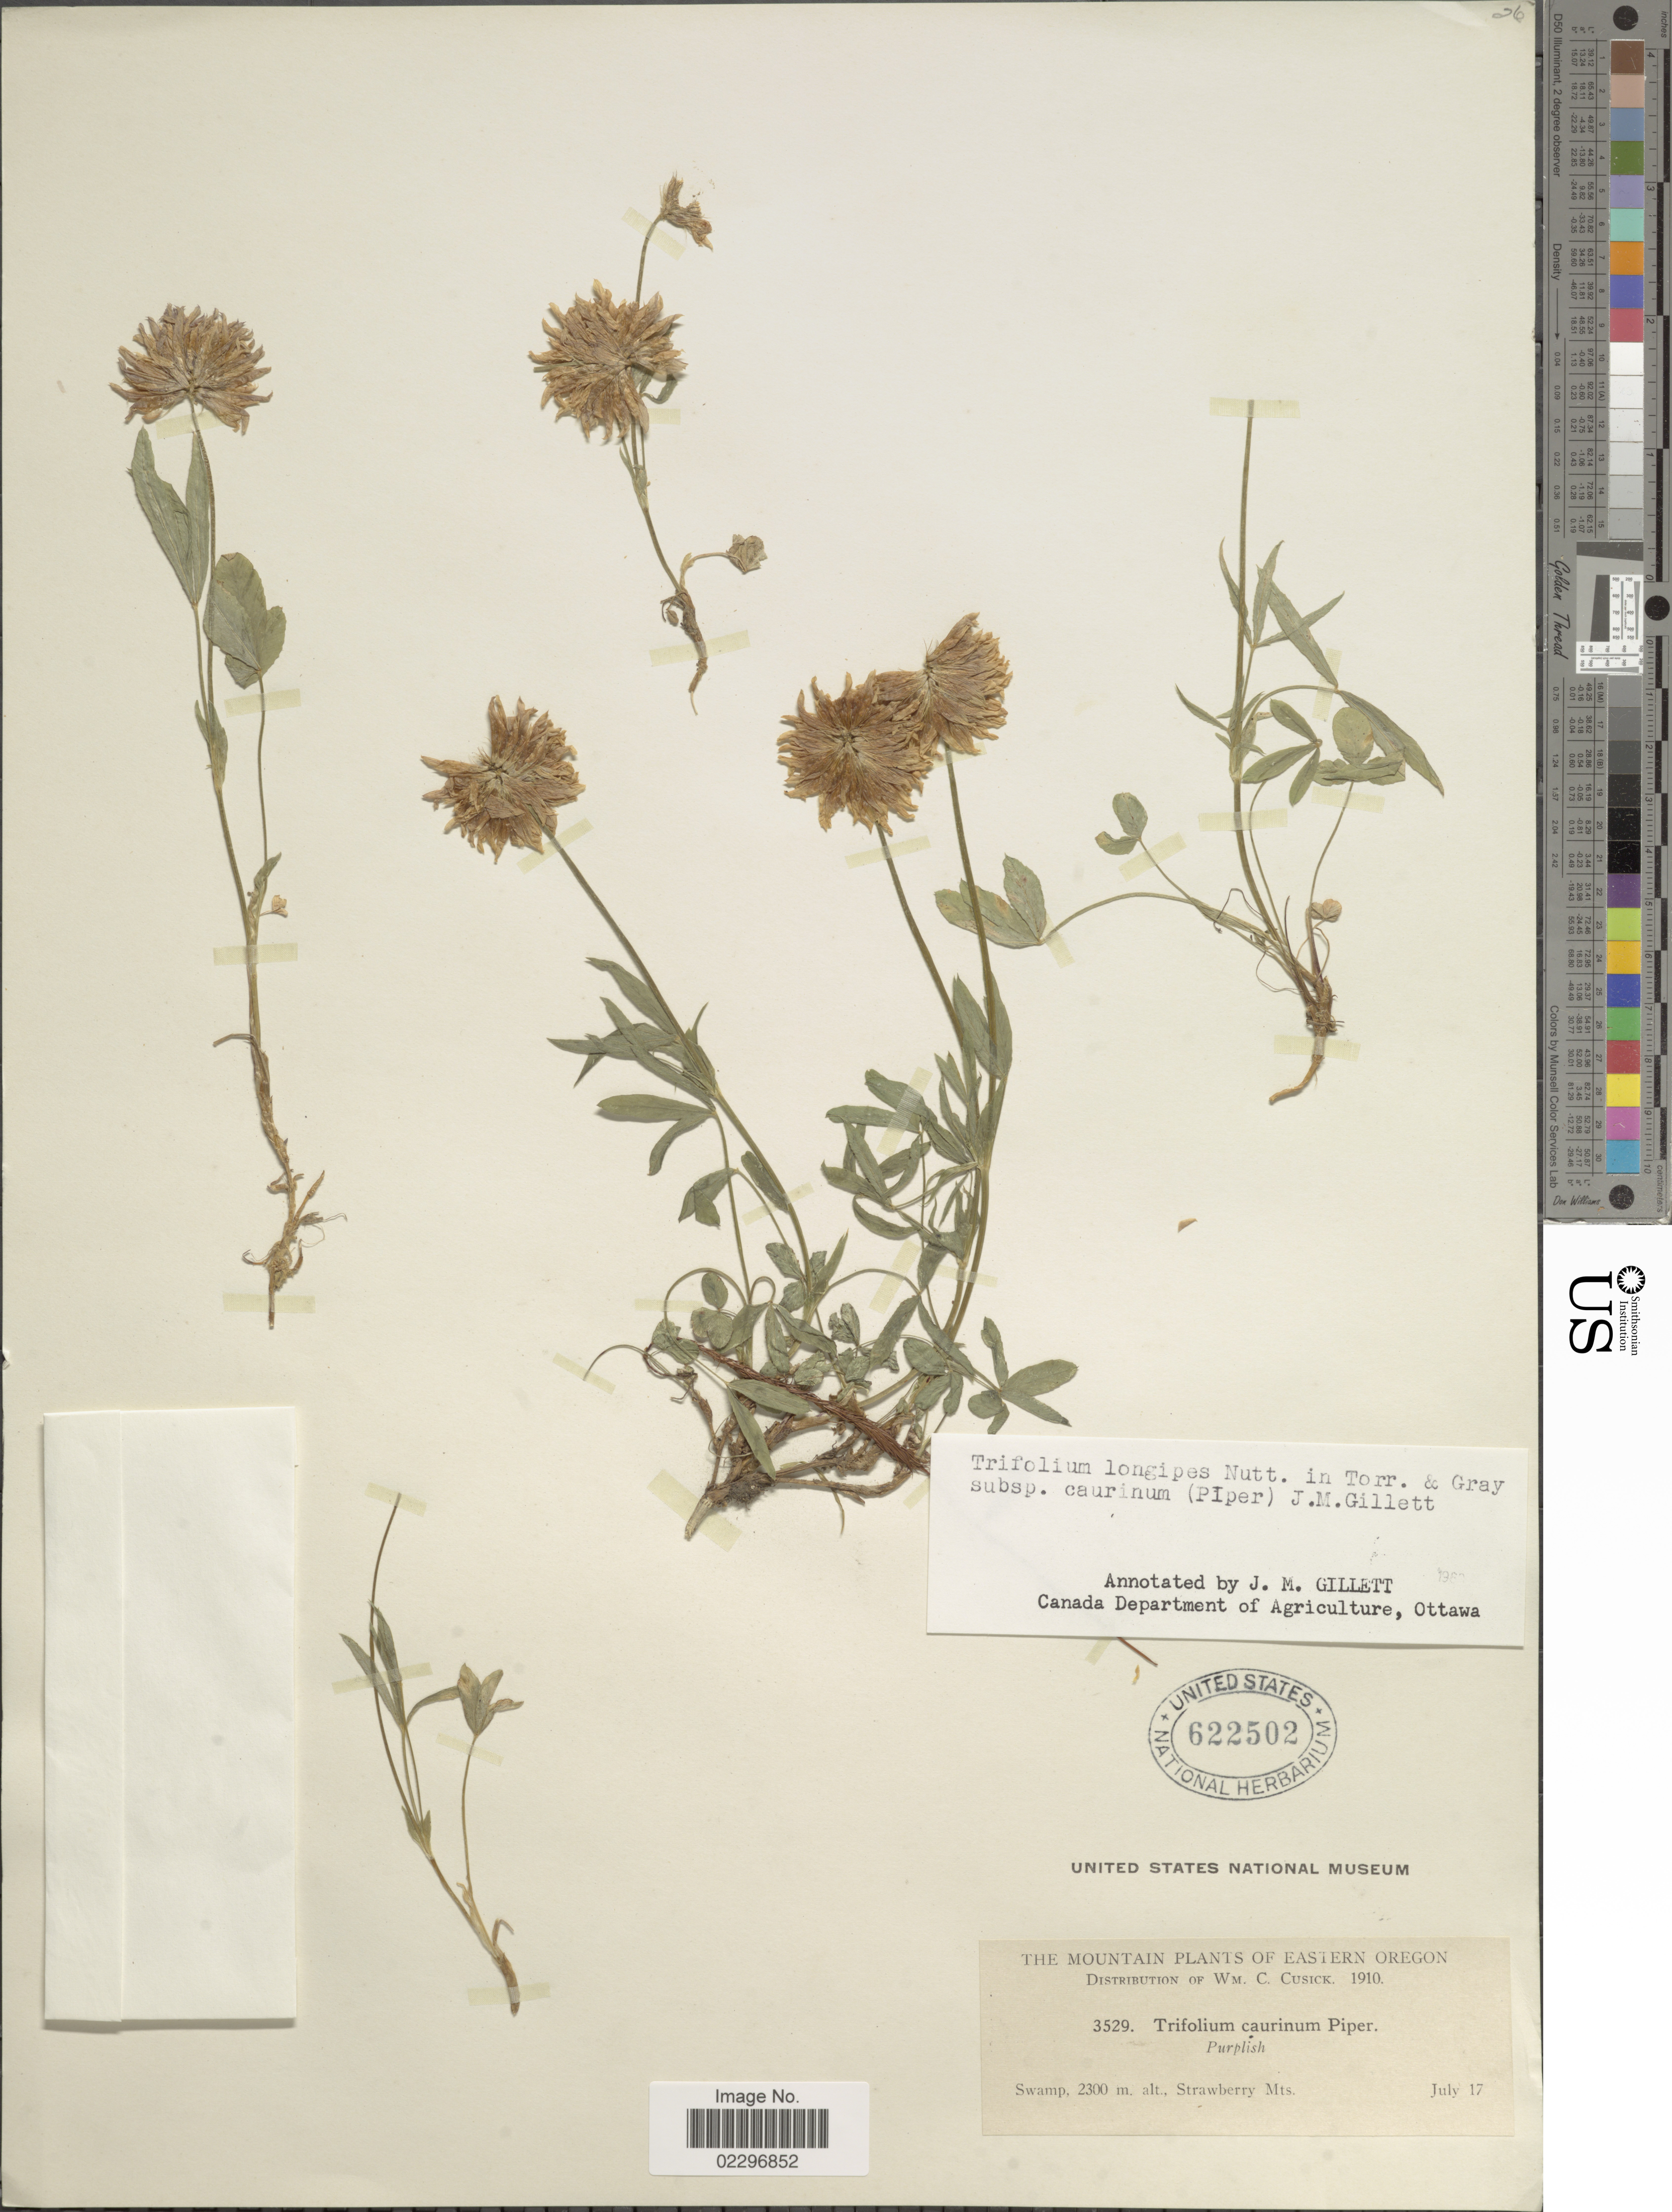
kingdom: Plantae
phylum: Tracheophyta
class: Magnoliopsida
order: Fabales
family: Fabaceae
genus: Trifolium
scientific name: Trifolium longipes subsp. caurinum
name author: (Piper) J.M. Gillett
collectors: W. C. Cusick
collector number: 3529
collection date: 1910-07-17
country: United States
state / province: Oregon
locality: The Mountain of Eastern Oregon, Swamp., Strawberry Mts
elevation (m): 2300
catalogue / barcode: US 622502